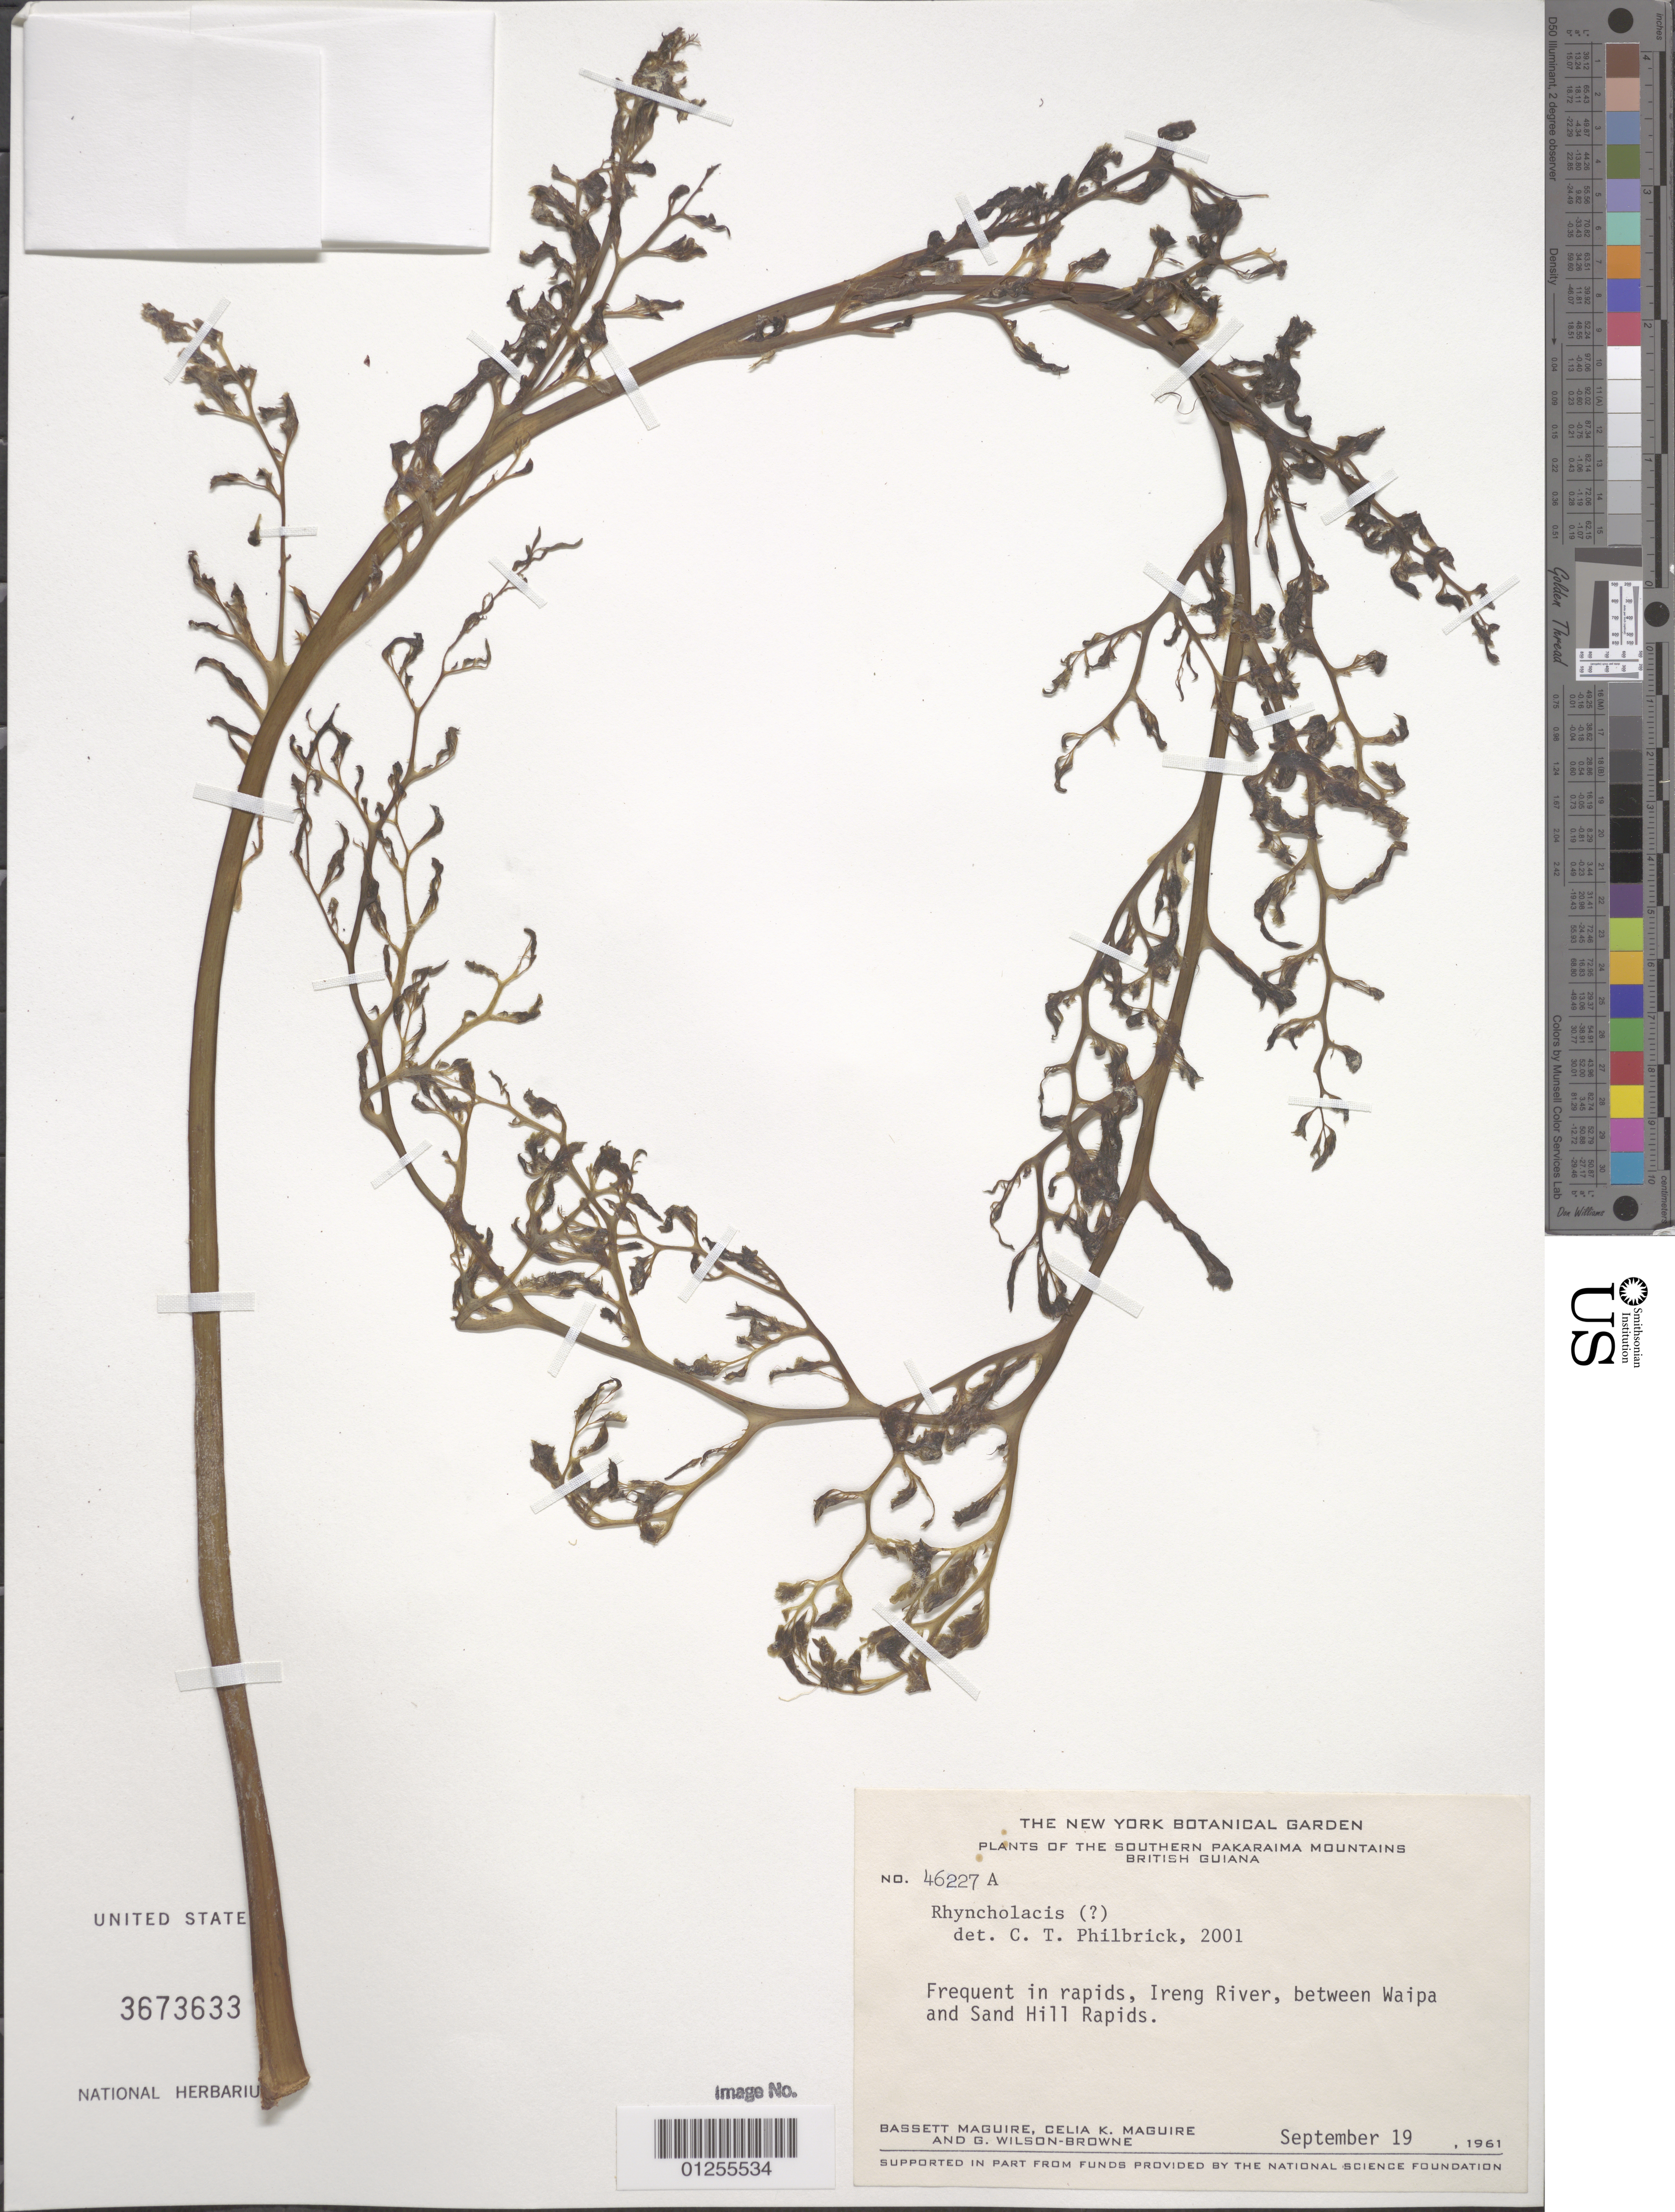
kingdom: Plantae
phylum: Tracheophyta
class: Magnoliopsida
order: Malpighiales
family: Podostemaceae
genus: Rhyncholacis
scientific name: Rhyncholacis sp.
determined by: Philbrick, C. Thomas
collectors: B. Maguire Jr., C. K. Maguire & G. Wilson-Browne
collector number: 46227 A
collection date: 1961-09-19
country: Guyana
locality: Ireng River, between Waipa and Sand Hill Rapids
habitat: Frequent in rapids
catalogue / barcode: US 3673633